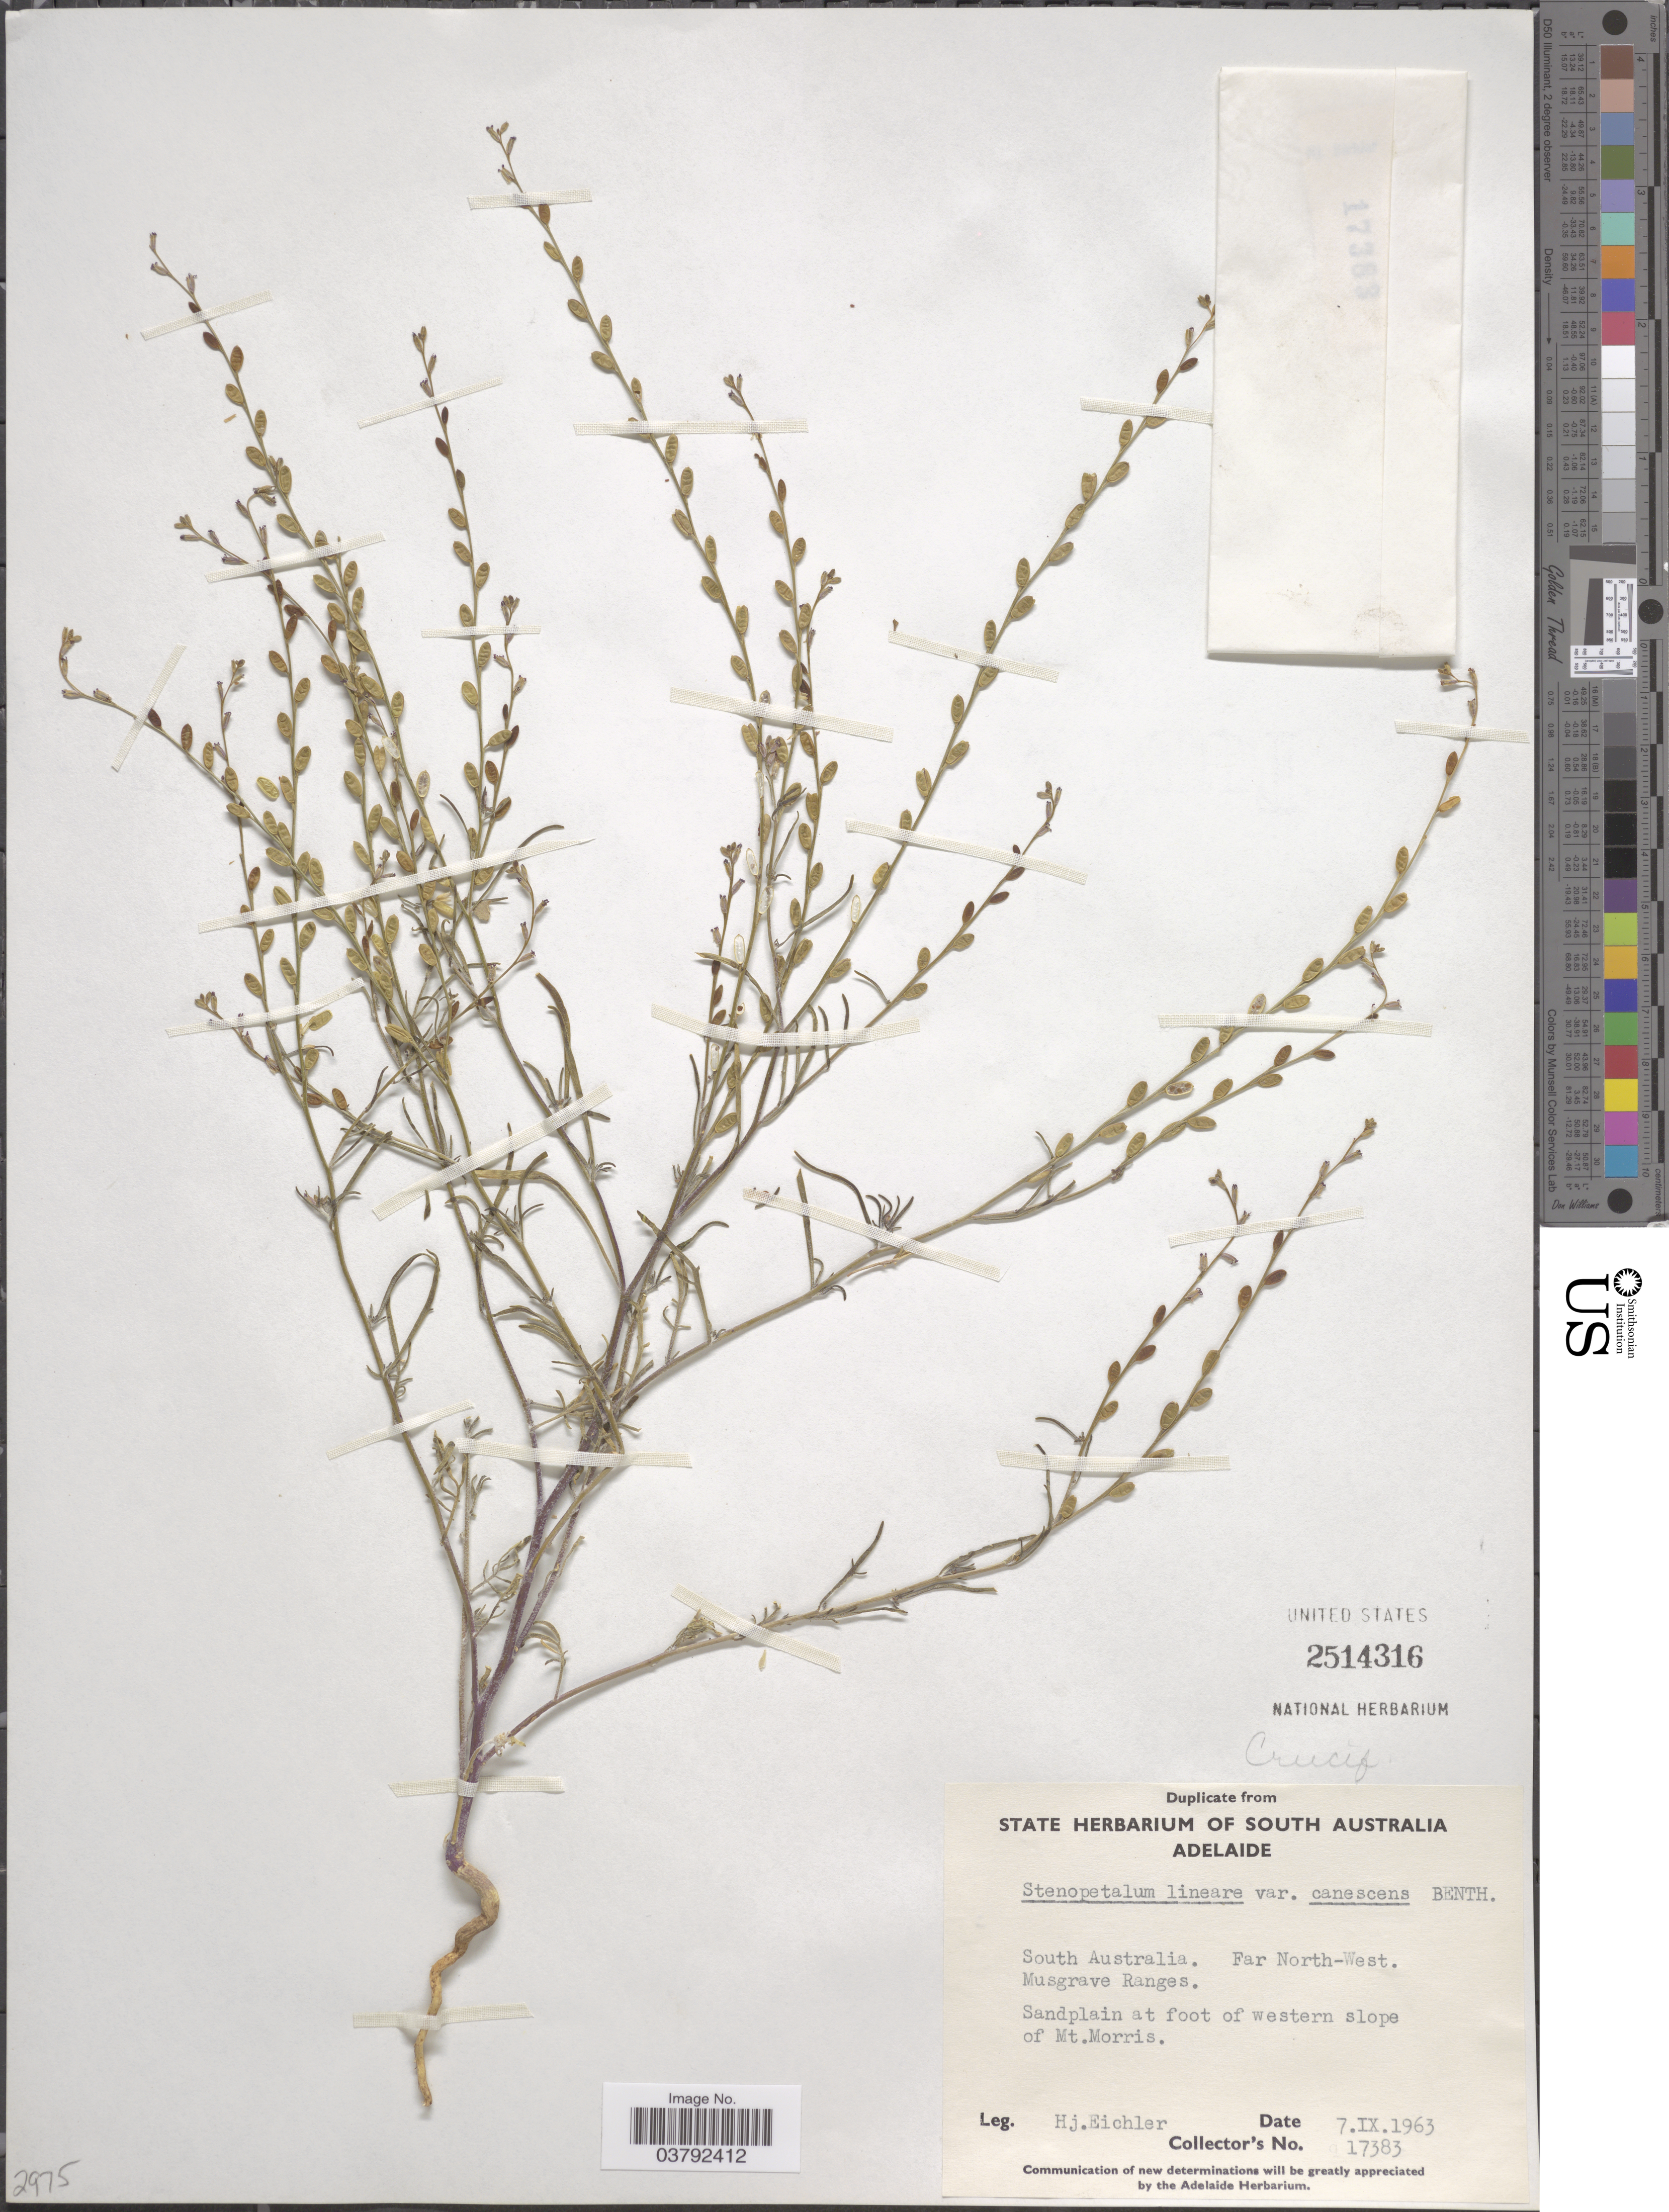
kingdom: Plantae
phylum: Tracheophyta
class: Magnoliopsida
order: Brassicales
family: Brassicaceae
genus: Stenopetalum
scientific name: Stenopetalum lineare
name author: R. Br. ex DC.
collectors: H. Eichler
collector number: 17383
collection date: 1963-09-07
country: Australia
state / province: South Australia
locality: Far North-West. Musgrave Ranges. Sandplain at foot of western slope of Mt. Morris.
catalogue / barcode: US 2514316